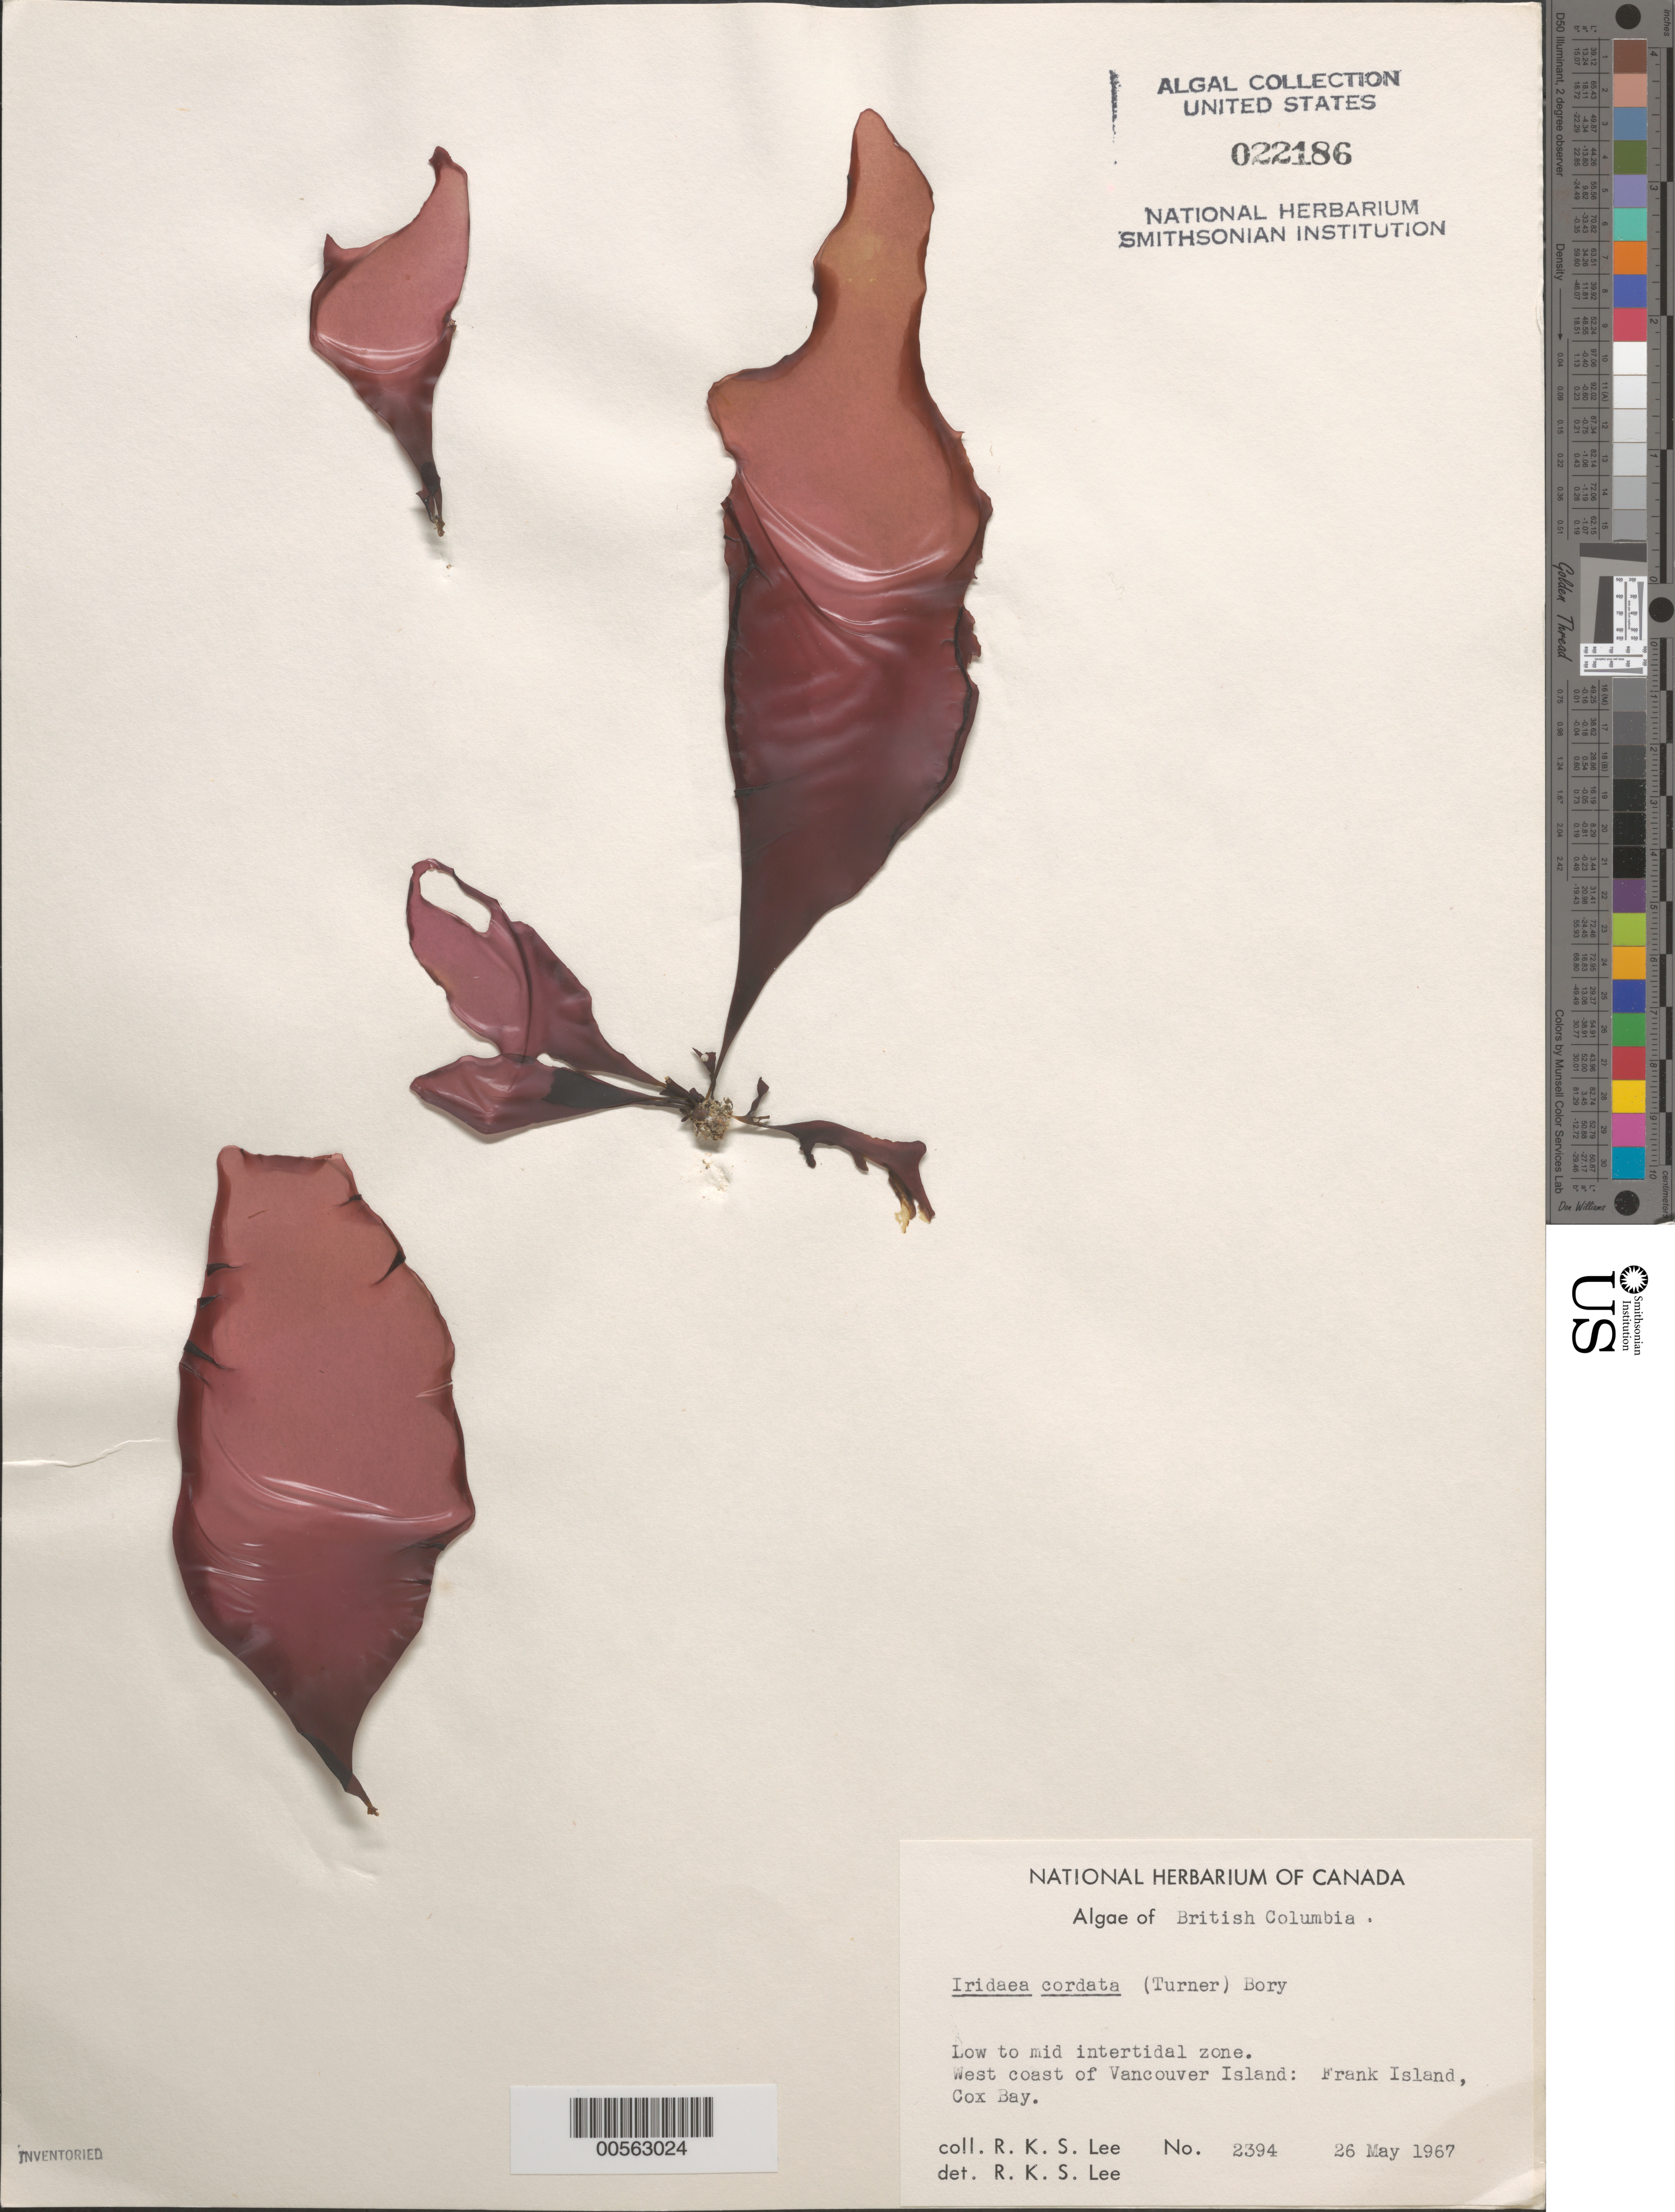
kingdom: Plantae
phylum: Rhodophyta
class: Florideophyceae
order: Gigartinales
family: Gigartinaceae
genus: Iridaea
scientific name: Iridaea cordata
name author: (Turner) Bory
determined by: Lee, R. K. S.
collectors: R. Lee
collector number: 2394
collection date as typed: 26 May 1967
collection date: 1967-05-26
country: Canada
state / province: British Columbia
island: Frank Island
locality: Cox Bay, Vancouver Island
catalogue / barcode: US 22186